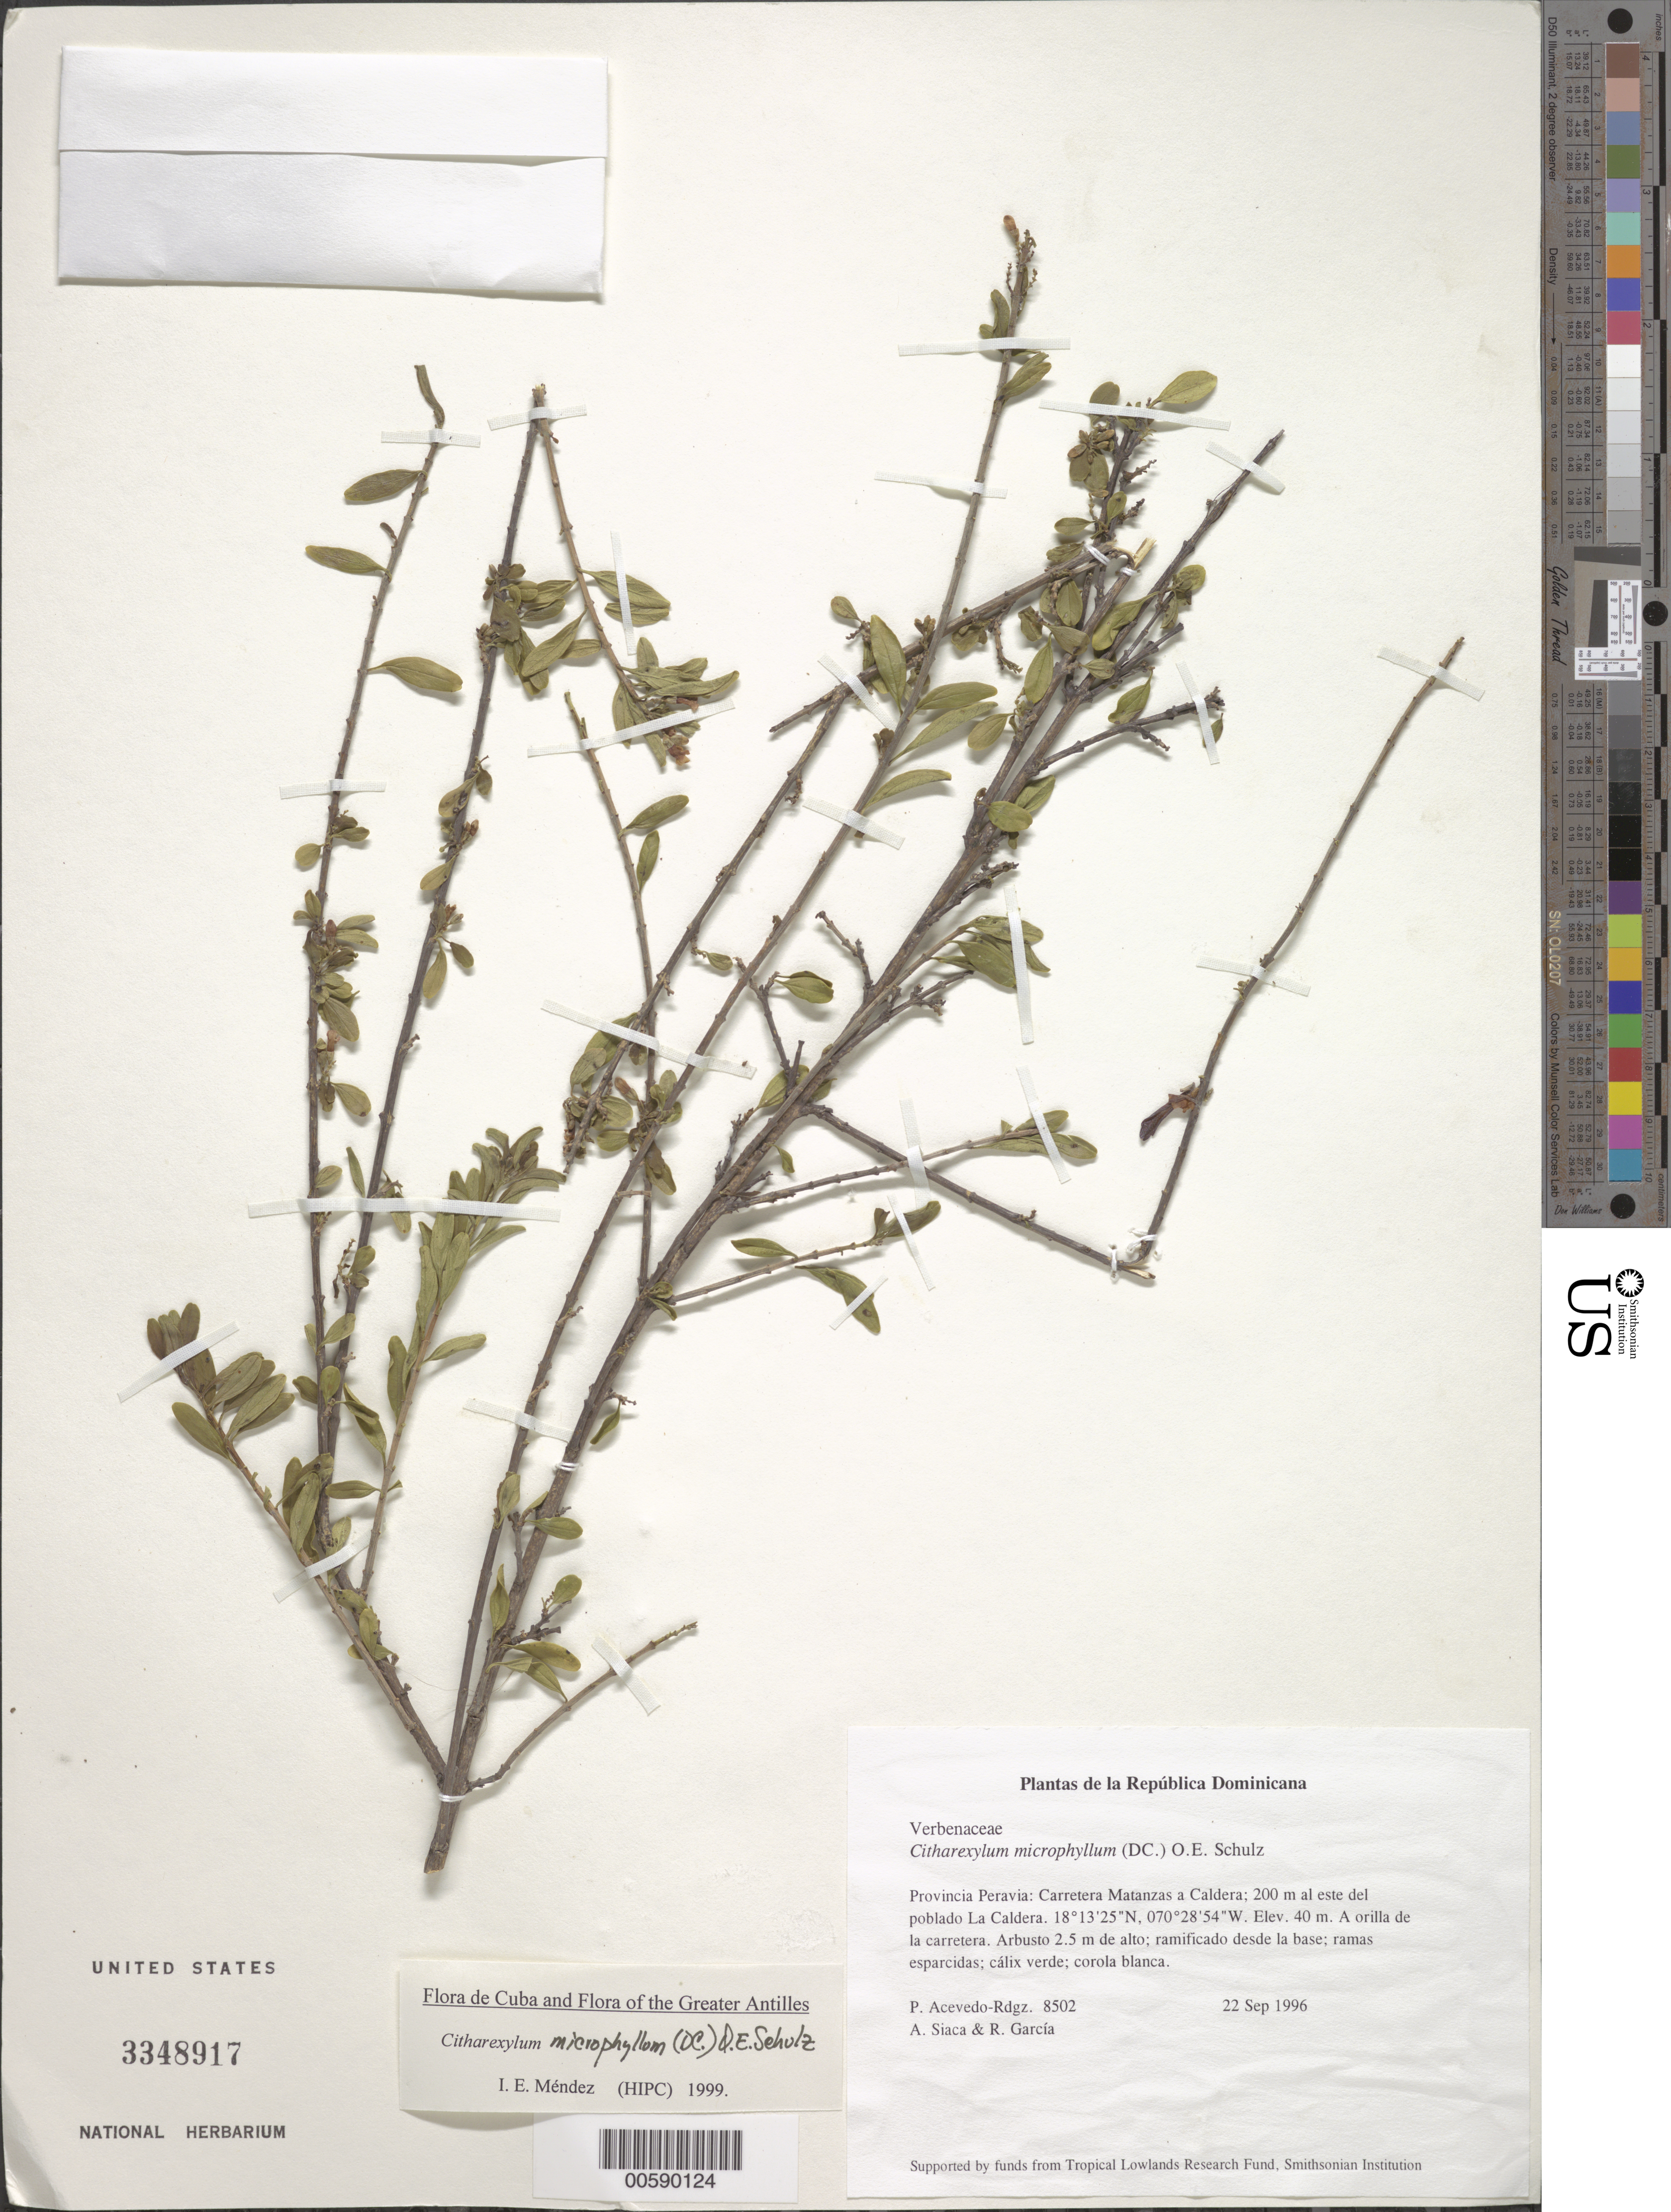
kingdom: Plantae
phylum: Tracheophyta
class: Magnoliopsida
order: Lamiales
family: Verbenaceae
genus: Citharexylum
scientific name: Citharexylum microphyllum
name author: (DC.) O.E. Schulz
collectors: P. Acevedo-Rodr., A. Siaca & R. G. García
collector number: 8502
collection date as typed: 22 Sep 1996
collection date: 1996-09-22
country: Dominican Republic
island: Hispaniola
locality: Provincia Peravia: Carretera Matanzas a Caldera; 200 m al este del poblado La Caldera.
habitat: A orilla de la carretera.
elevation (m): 40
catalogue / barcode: US 3348917